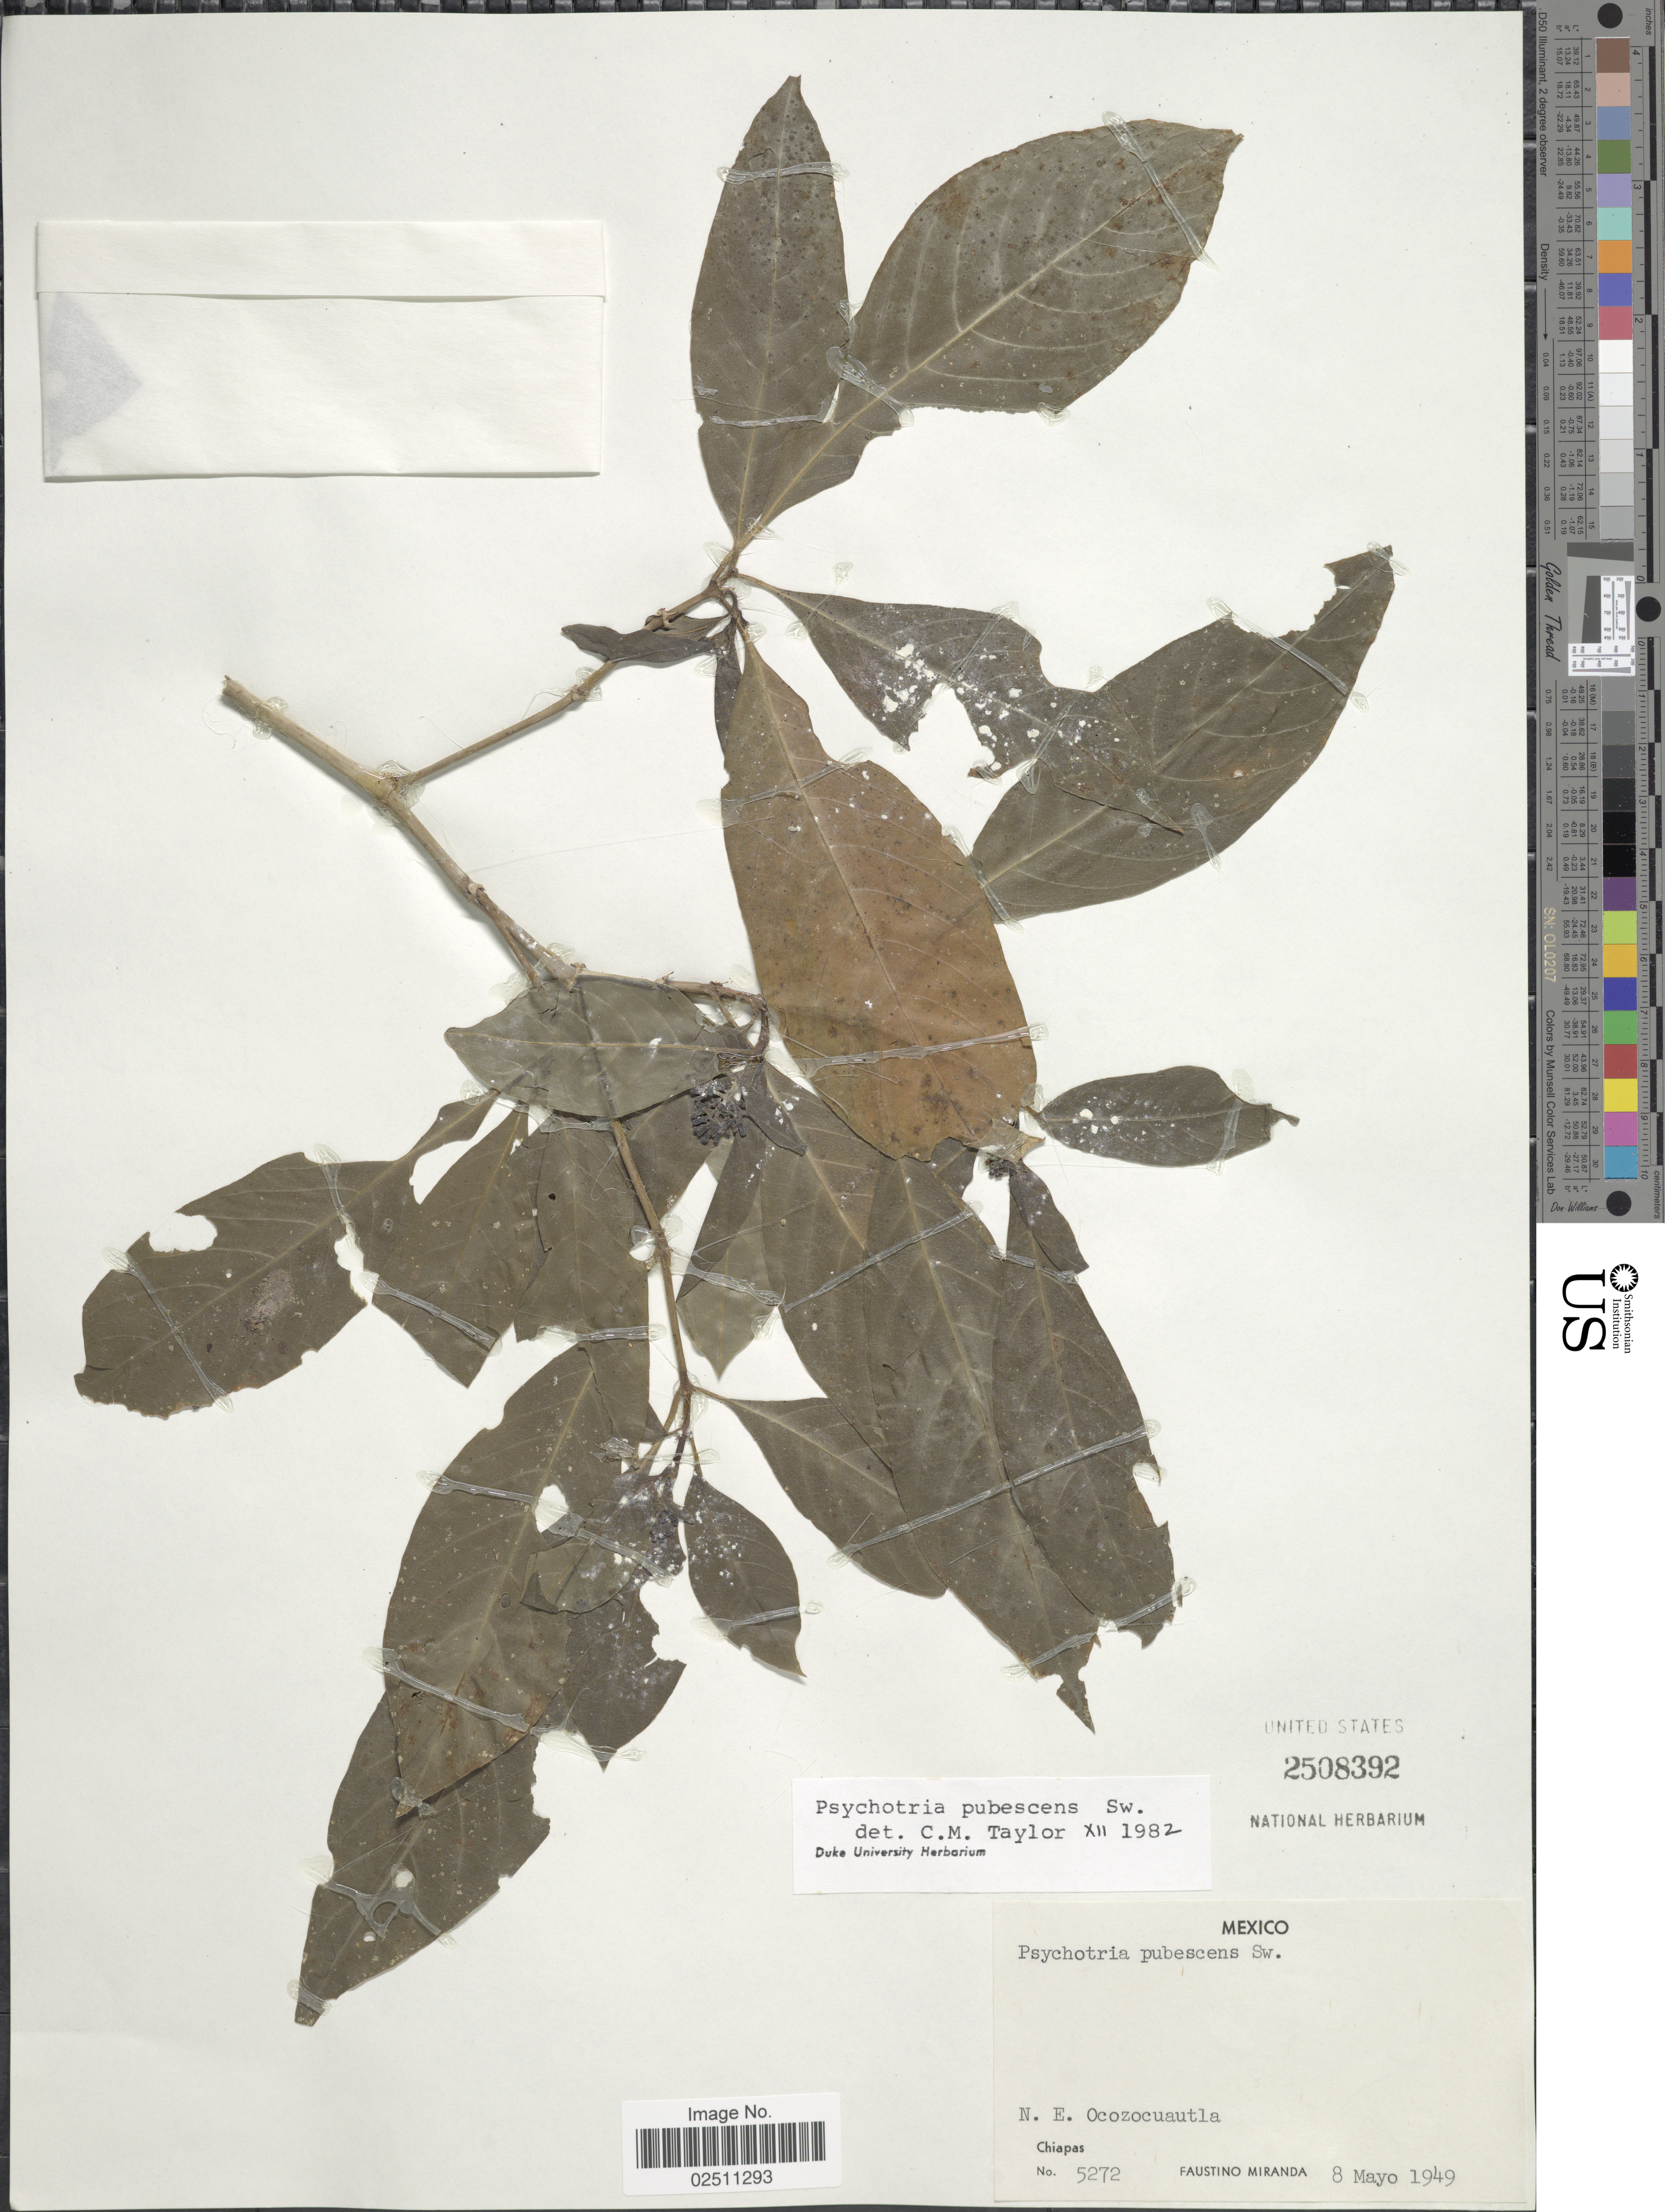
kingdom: Plantae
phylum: Tracheophyta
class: Magnoliopsida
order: Gentianales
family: Rubiaceae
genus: Psychotria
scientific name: Psychotria pubescens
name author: Sw.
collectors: F. Miranda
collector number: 5272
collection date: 1949-05-08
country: Mexico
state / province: Chiapas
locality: N.E. Ocozocuautla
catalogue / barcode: US 2508392